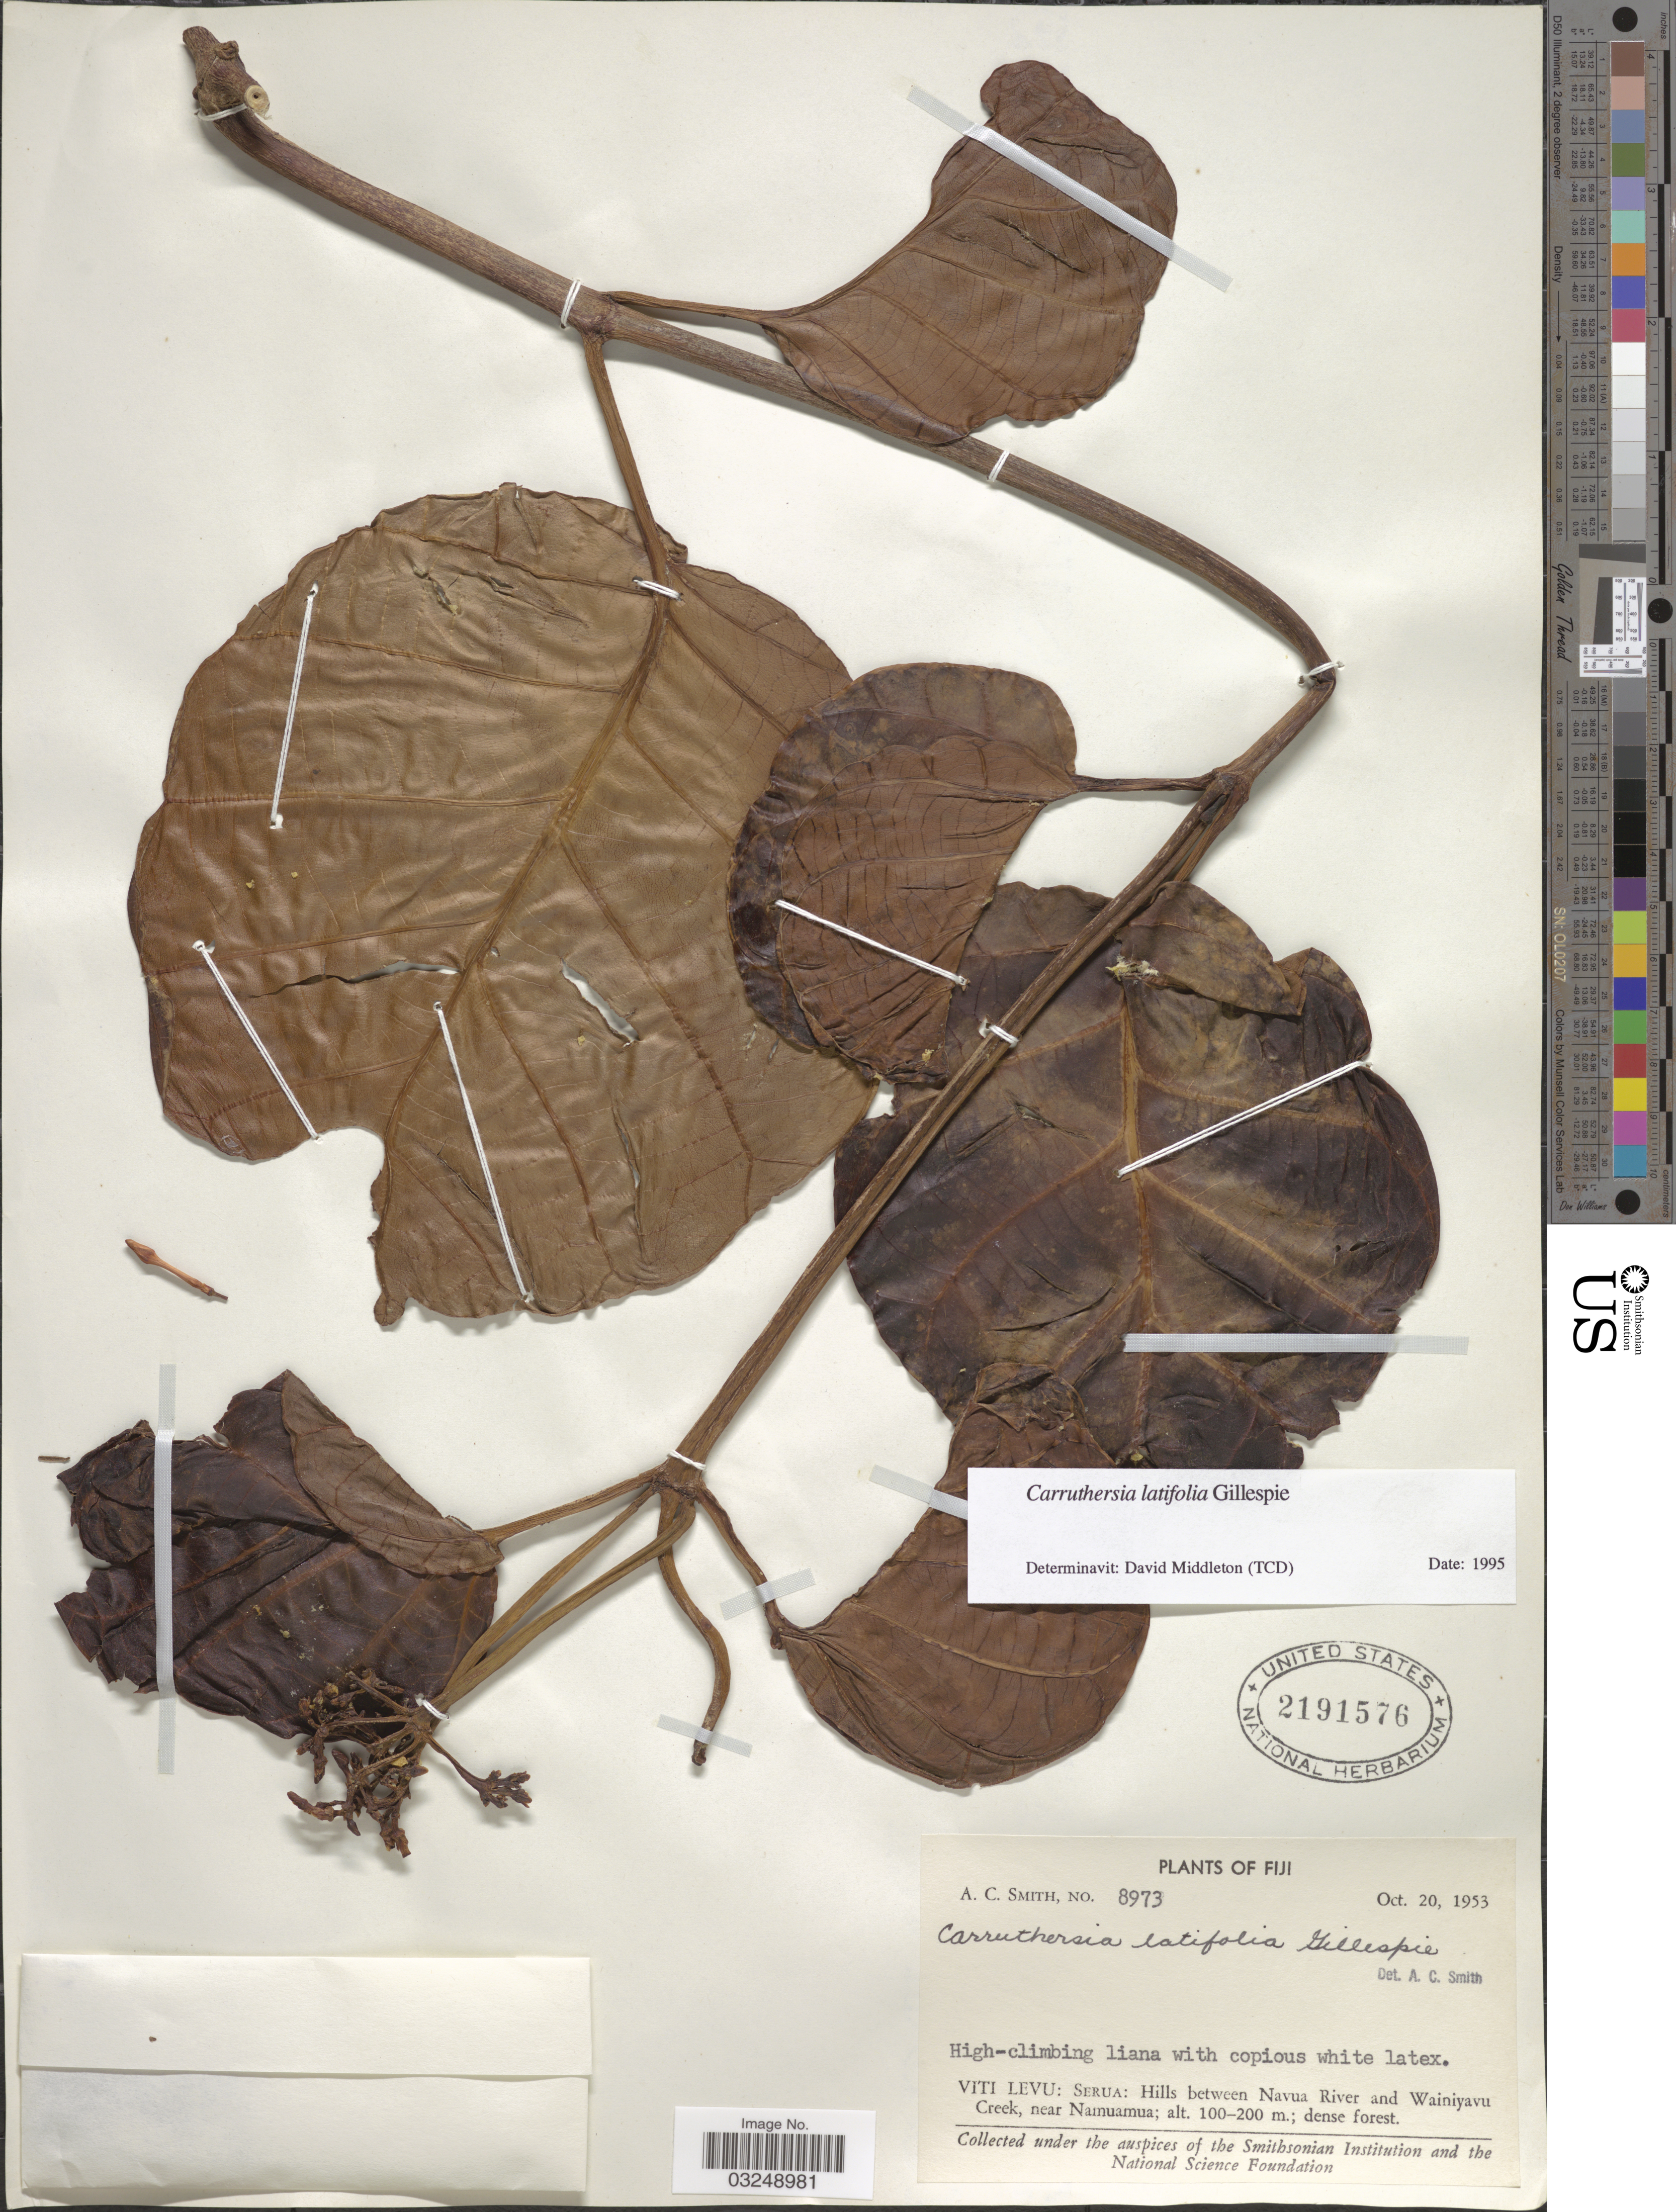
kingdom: Plantae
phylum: Tracheophyta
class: Magnoliopsida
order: Gentianales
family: Apocynaceae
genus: Carruthersia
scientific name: Carruthersia latifolia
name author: Gillespie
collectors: A. C. Smith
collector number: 8973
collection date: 1953-10-20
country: Fiji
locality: Viti Levu: Serua: Hills between Navua River and Wainiyavu Creek, near Namuamua.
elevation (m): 100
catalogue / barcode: US 2191576